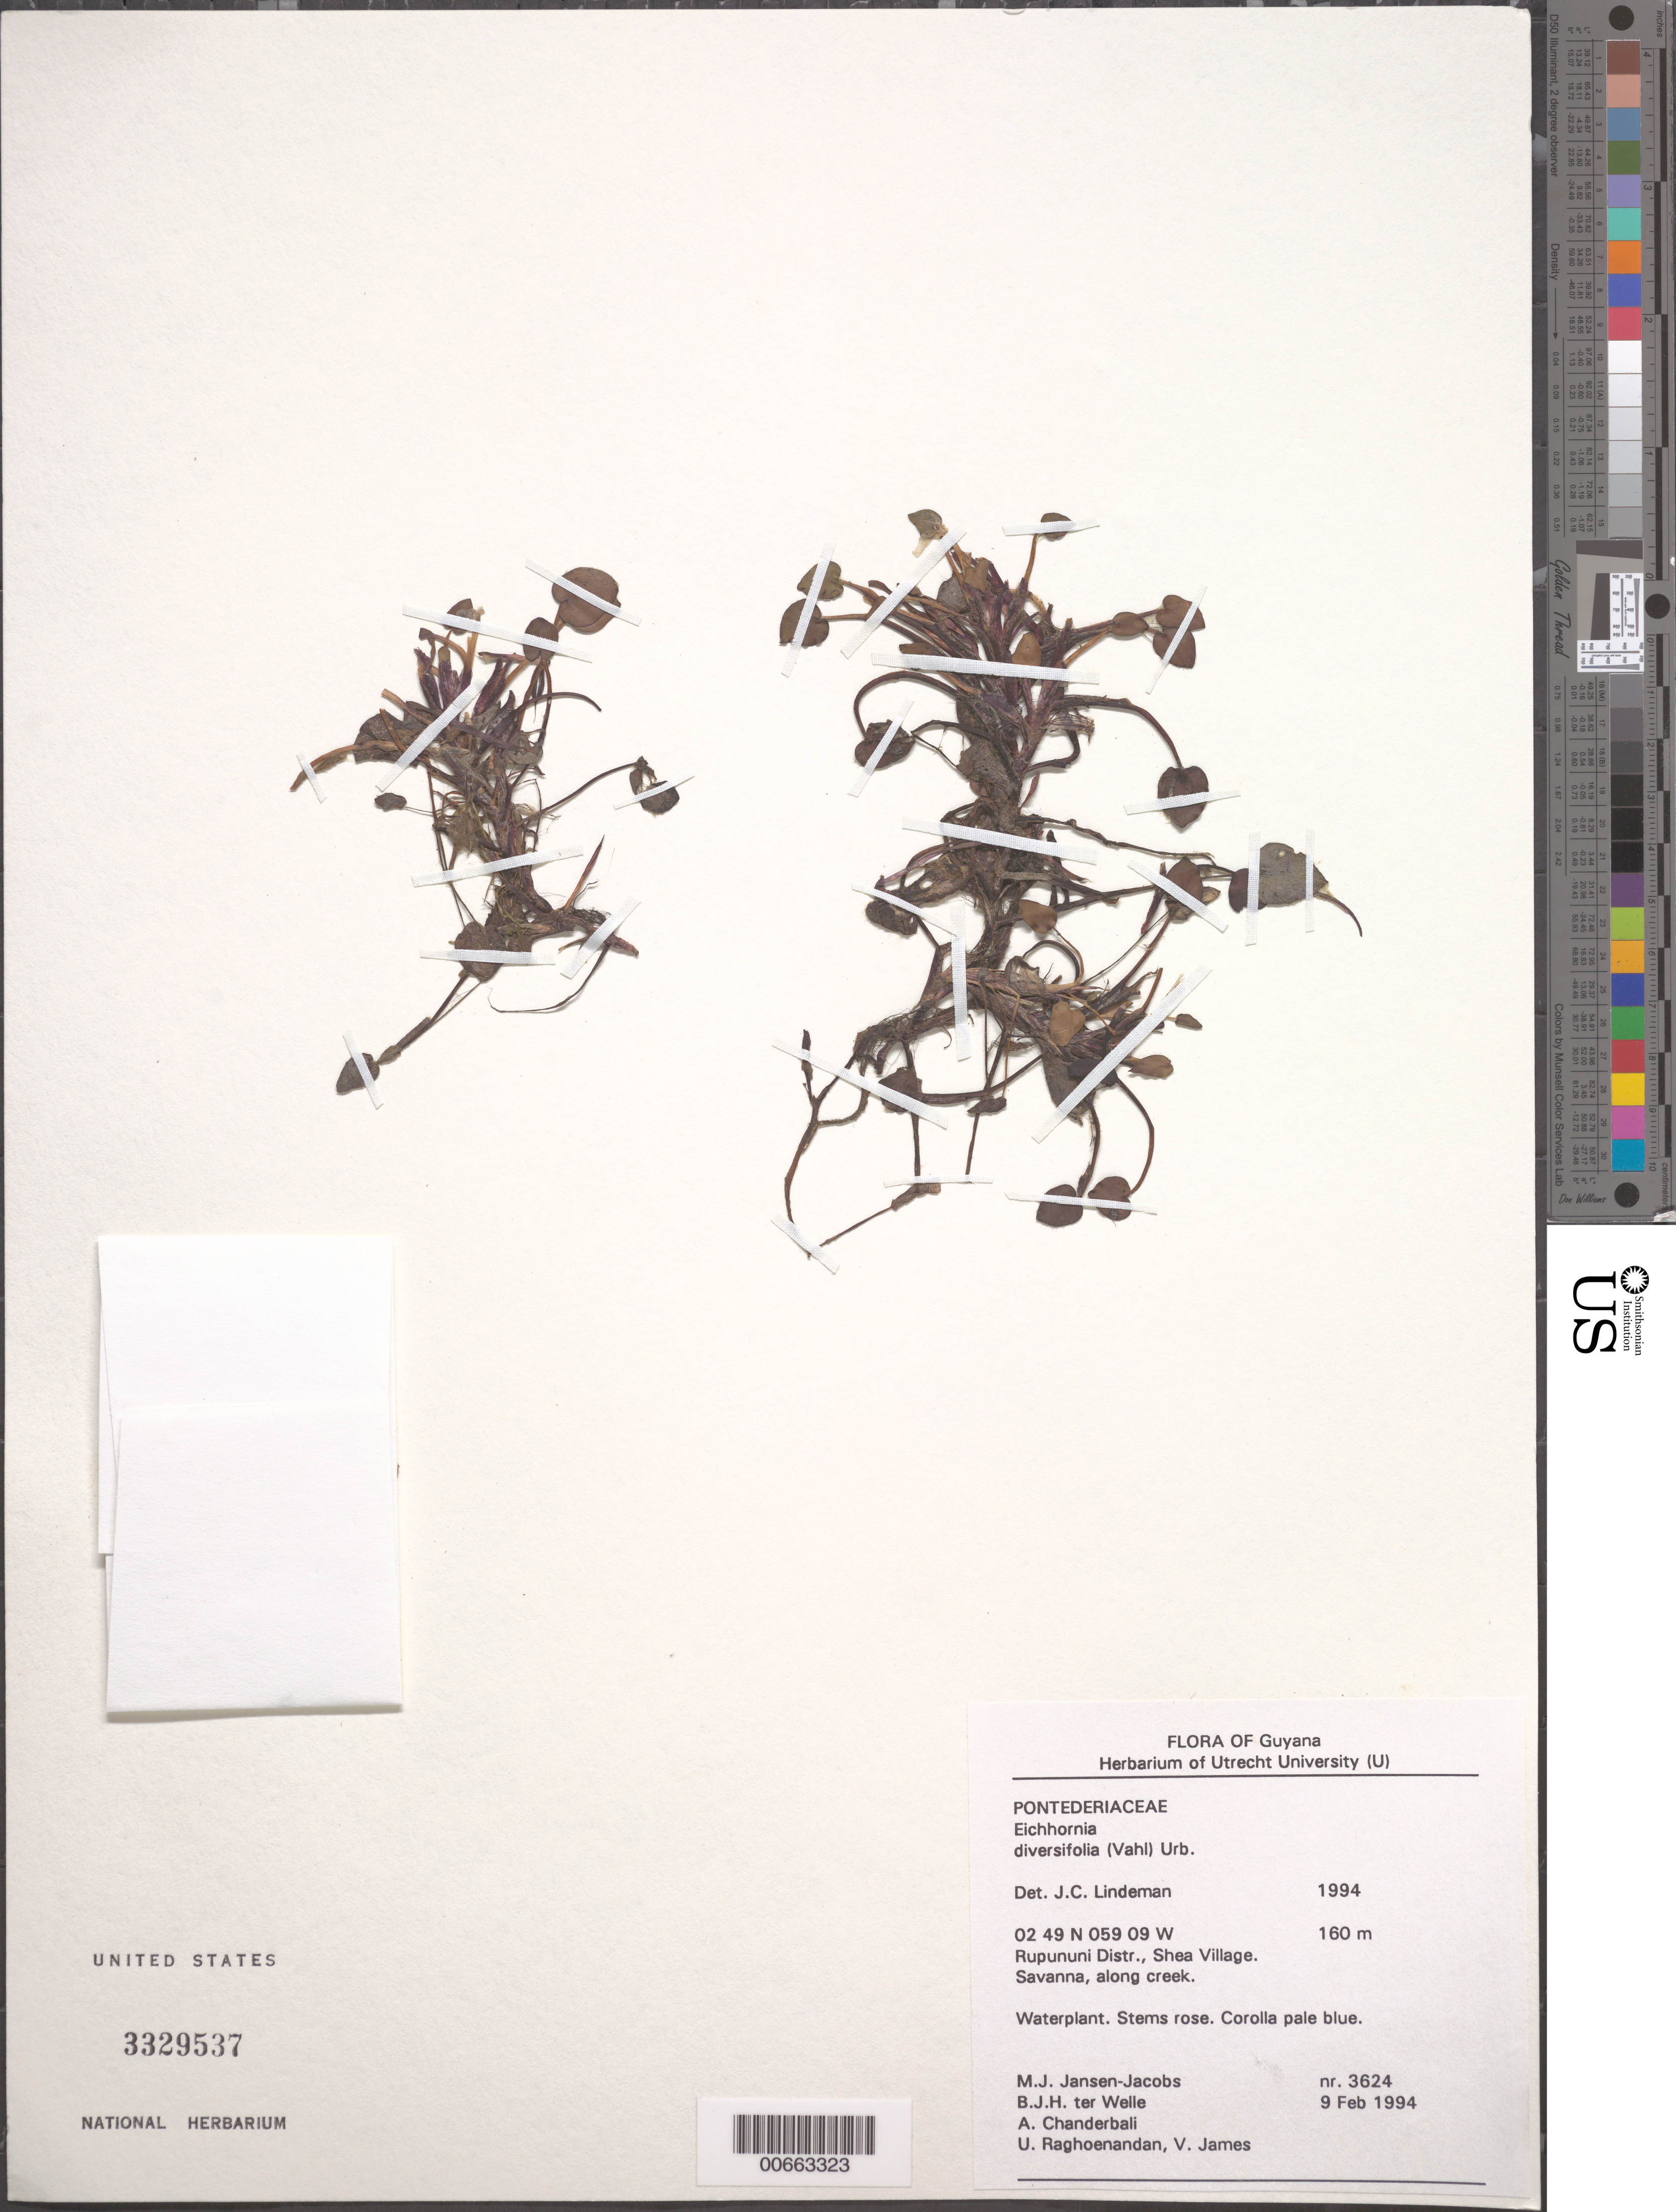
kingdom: Plantae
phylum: Tracheophyta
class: Liliopsida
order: Commelinales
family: Pontederiaceae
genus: Eichhornia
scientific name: Eichhornia diversifolia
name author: (Vahl) Urb.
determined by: Lindeman, J. C.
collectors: M. J. Jansen-Jacobs, B. Welle, A. S. Chanderbali, U. Raghoenandan & V. James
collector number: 3624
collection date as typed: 9-Feb-94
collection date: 1994-02-09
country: Guyana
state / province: U. Takutu-U. Essequibo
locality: Shea Village, Rupununi Dist.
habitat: Savanna along creek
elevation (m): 160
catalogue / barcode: US 3329537